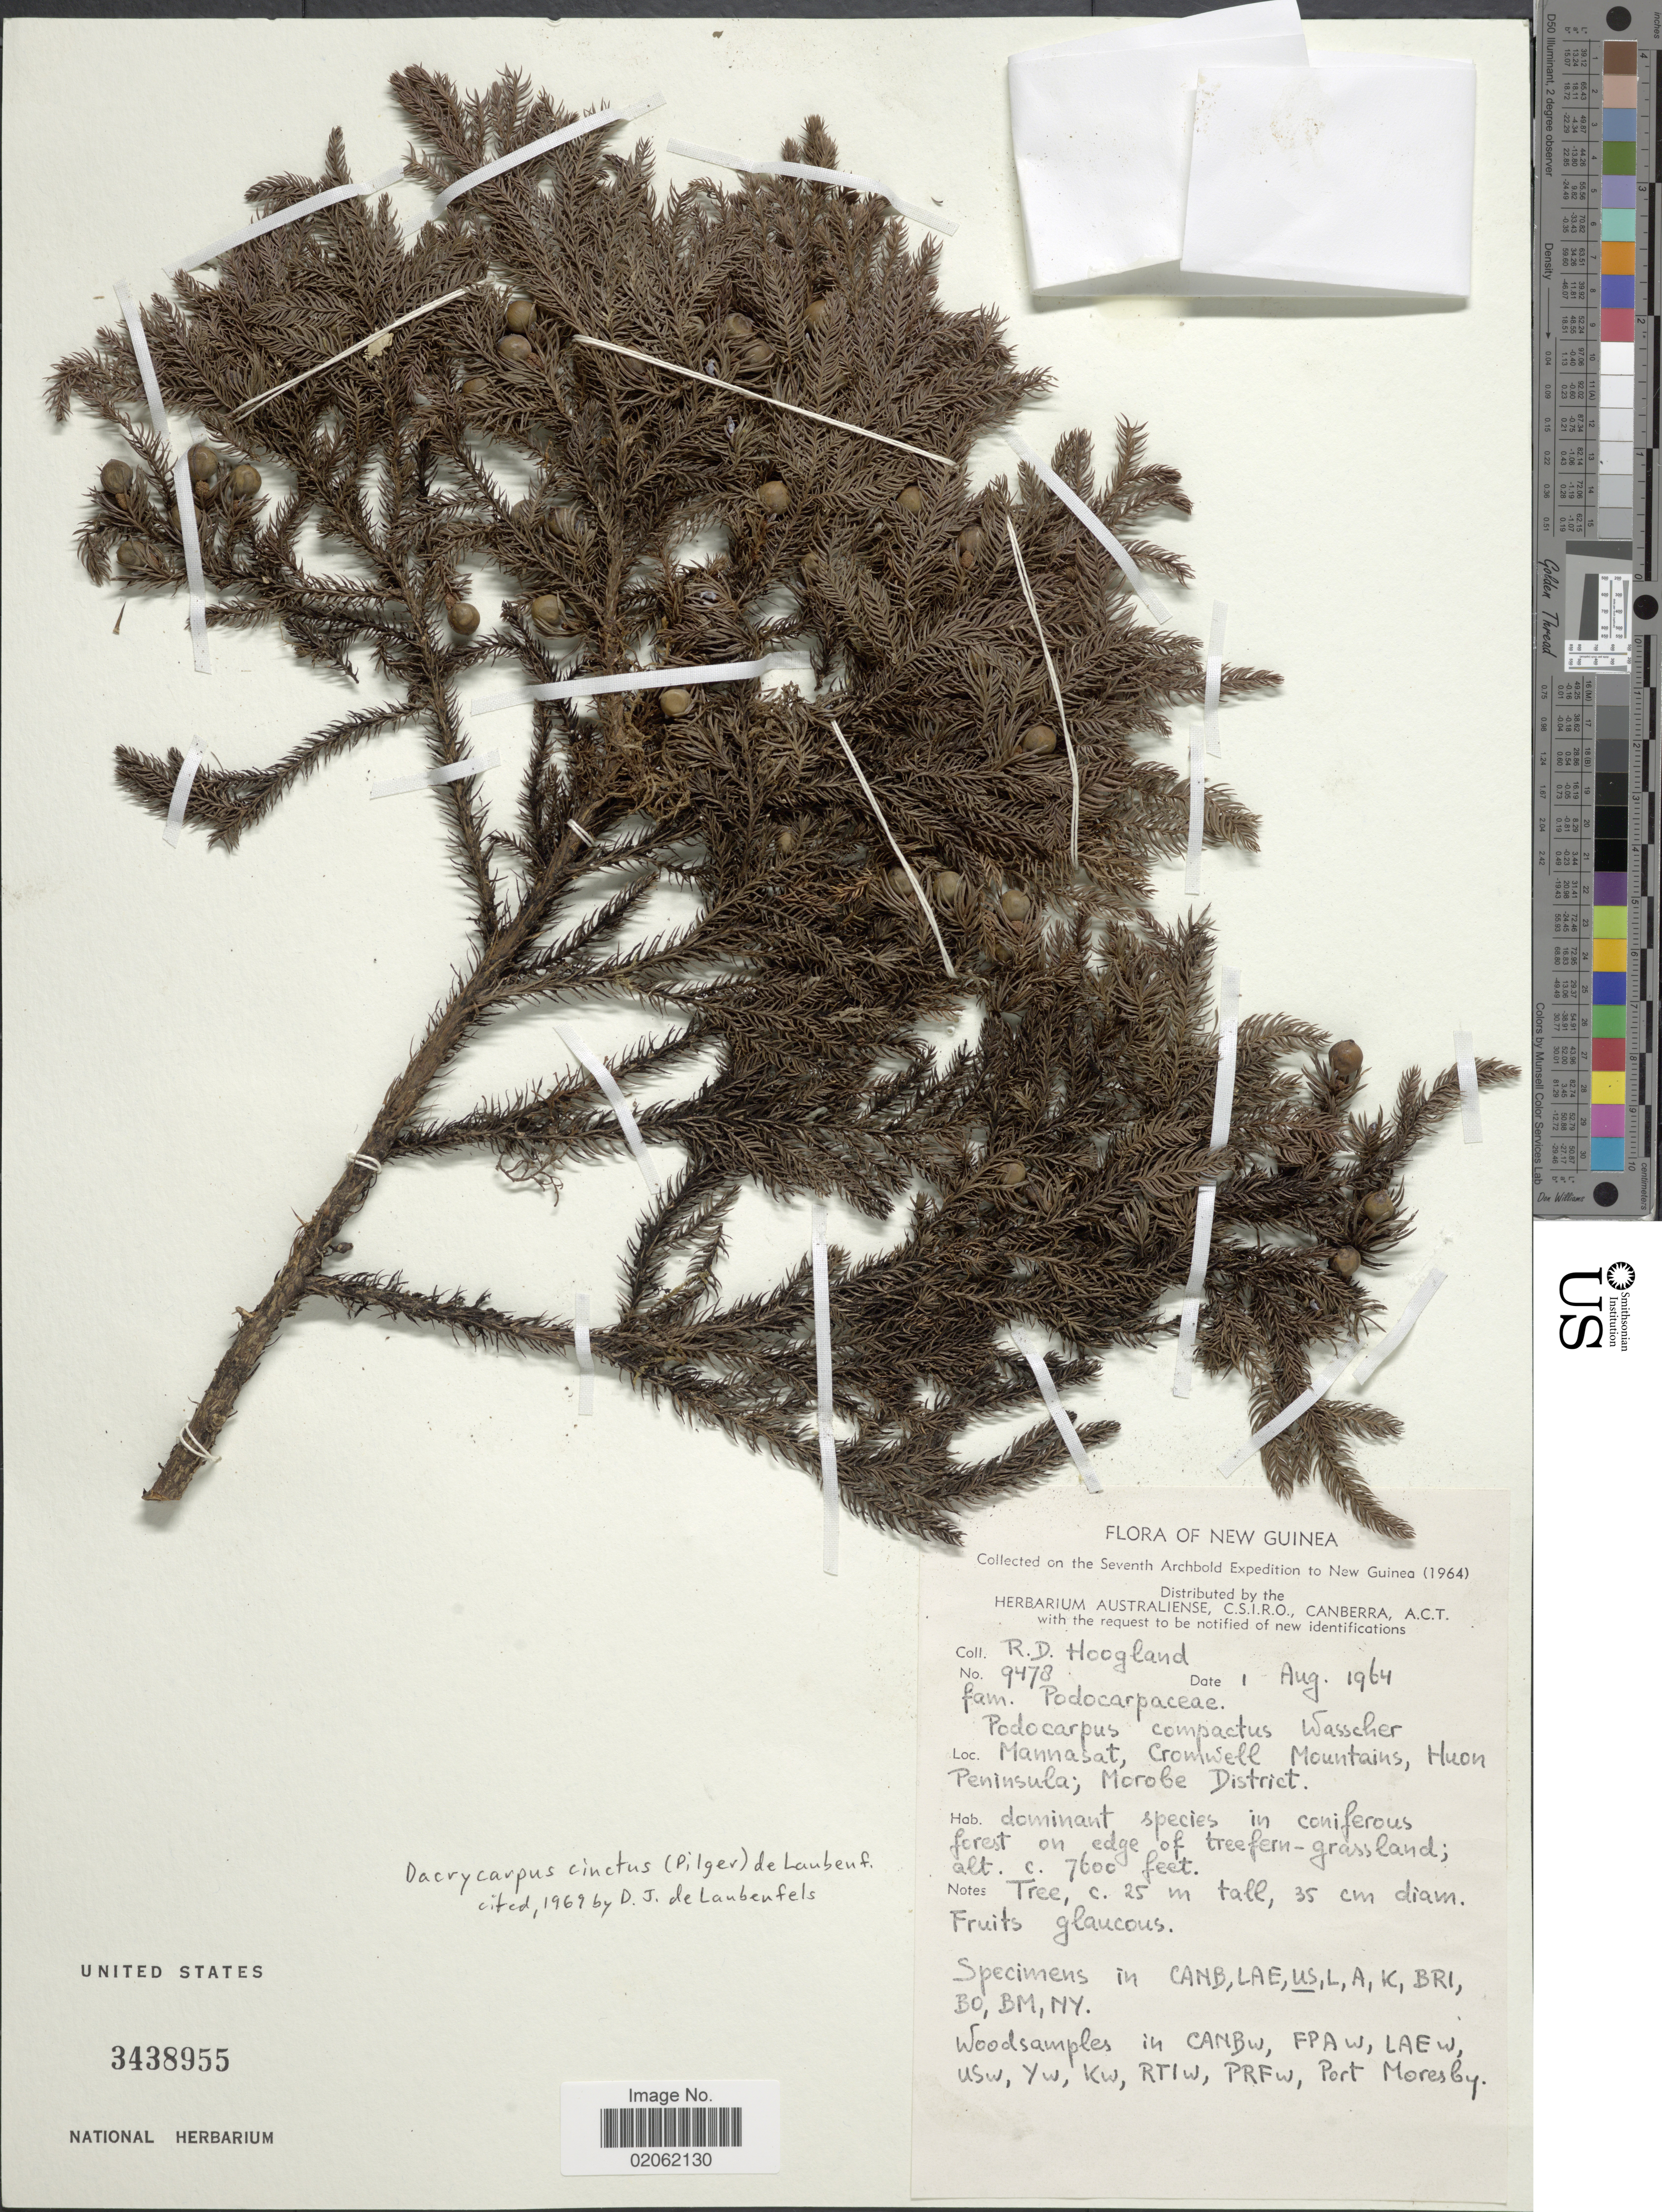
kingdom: Plantae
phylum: Tracheophyta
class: Pinopsida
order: Pinales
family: Podocarpaceae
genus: Dacrycarpus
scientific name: Dacrycarpus cinctus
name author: (Pilg.) de Laub.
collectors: R. D. Hoogland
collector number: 9478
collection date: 1964-08-01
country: Papua New Guinea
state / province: Morobe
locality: New Guineam Mannasat, Cromwell Mountains, Huon Peninsula; Morobe District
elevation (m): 2316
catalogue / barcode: US 3438955